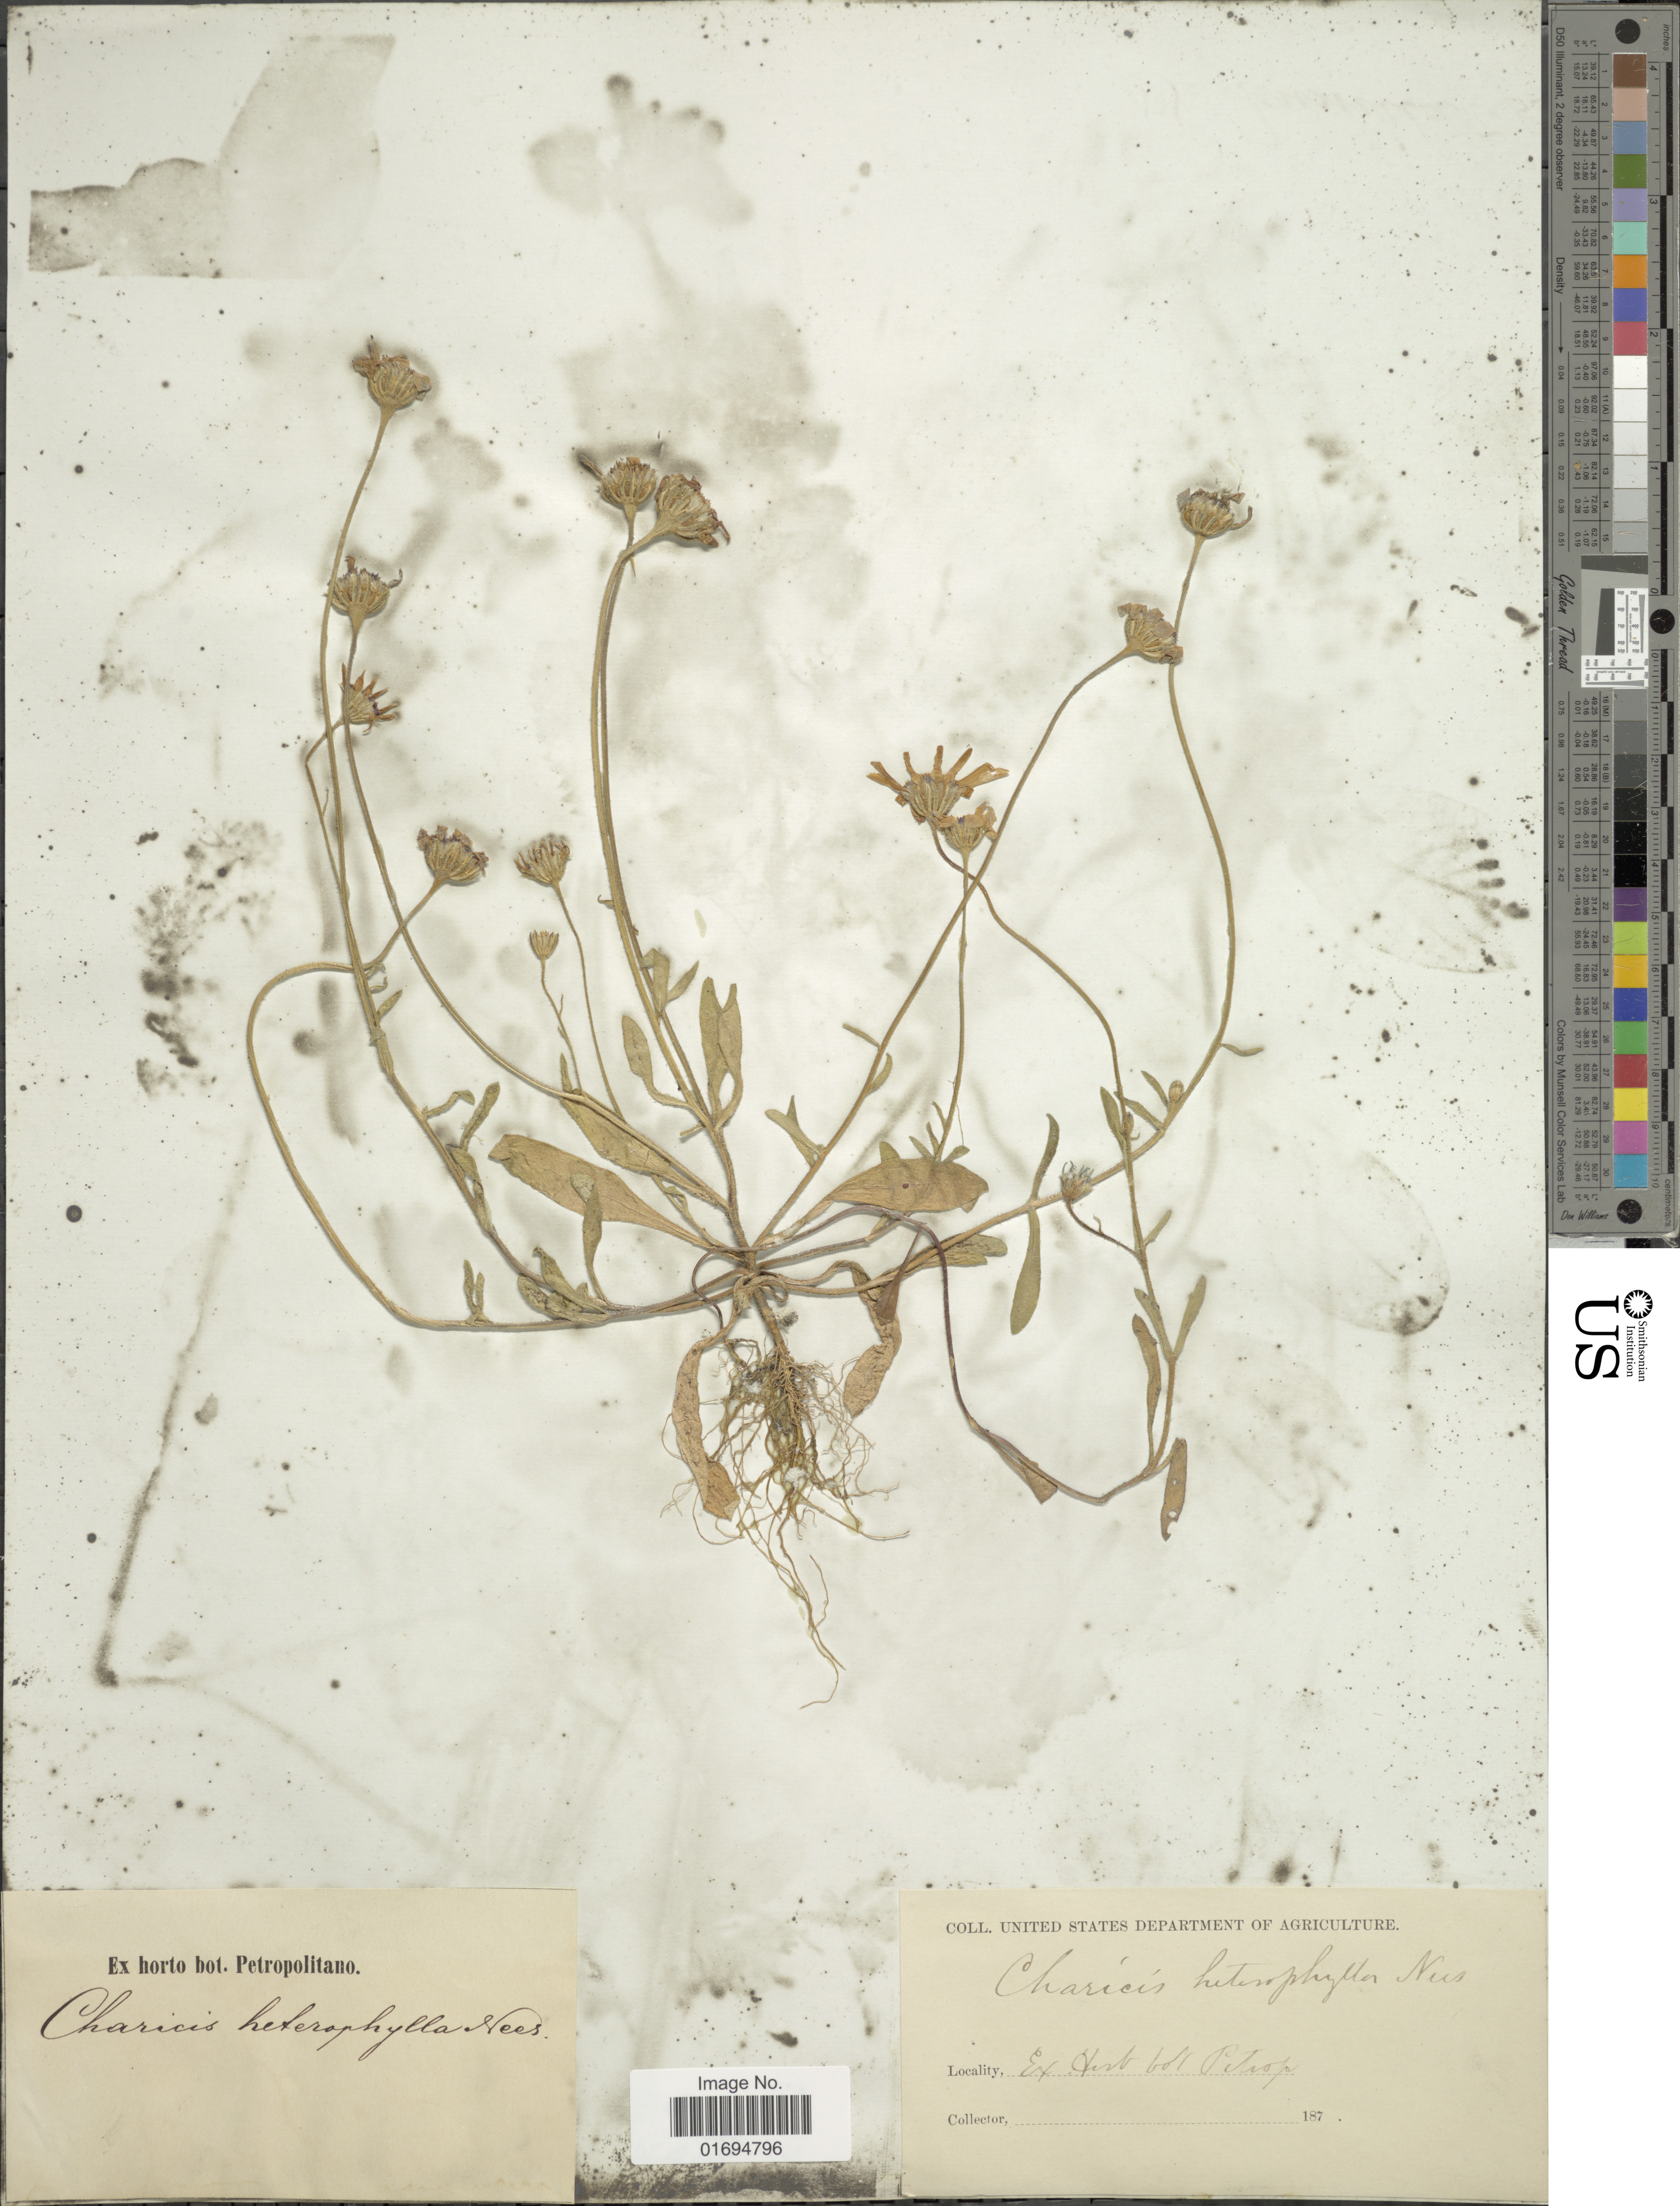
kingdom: Plantae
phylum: Tracheophyta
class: Magnoliopsida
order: Asterales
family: Asteraceae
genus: Felicia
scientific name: Felicia heterophylla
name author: (Cass.) Grau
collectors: United States Department of Agriculture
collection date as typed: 187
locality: Ex herb boll Pihop [interpreted]